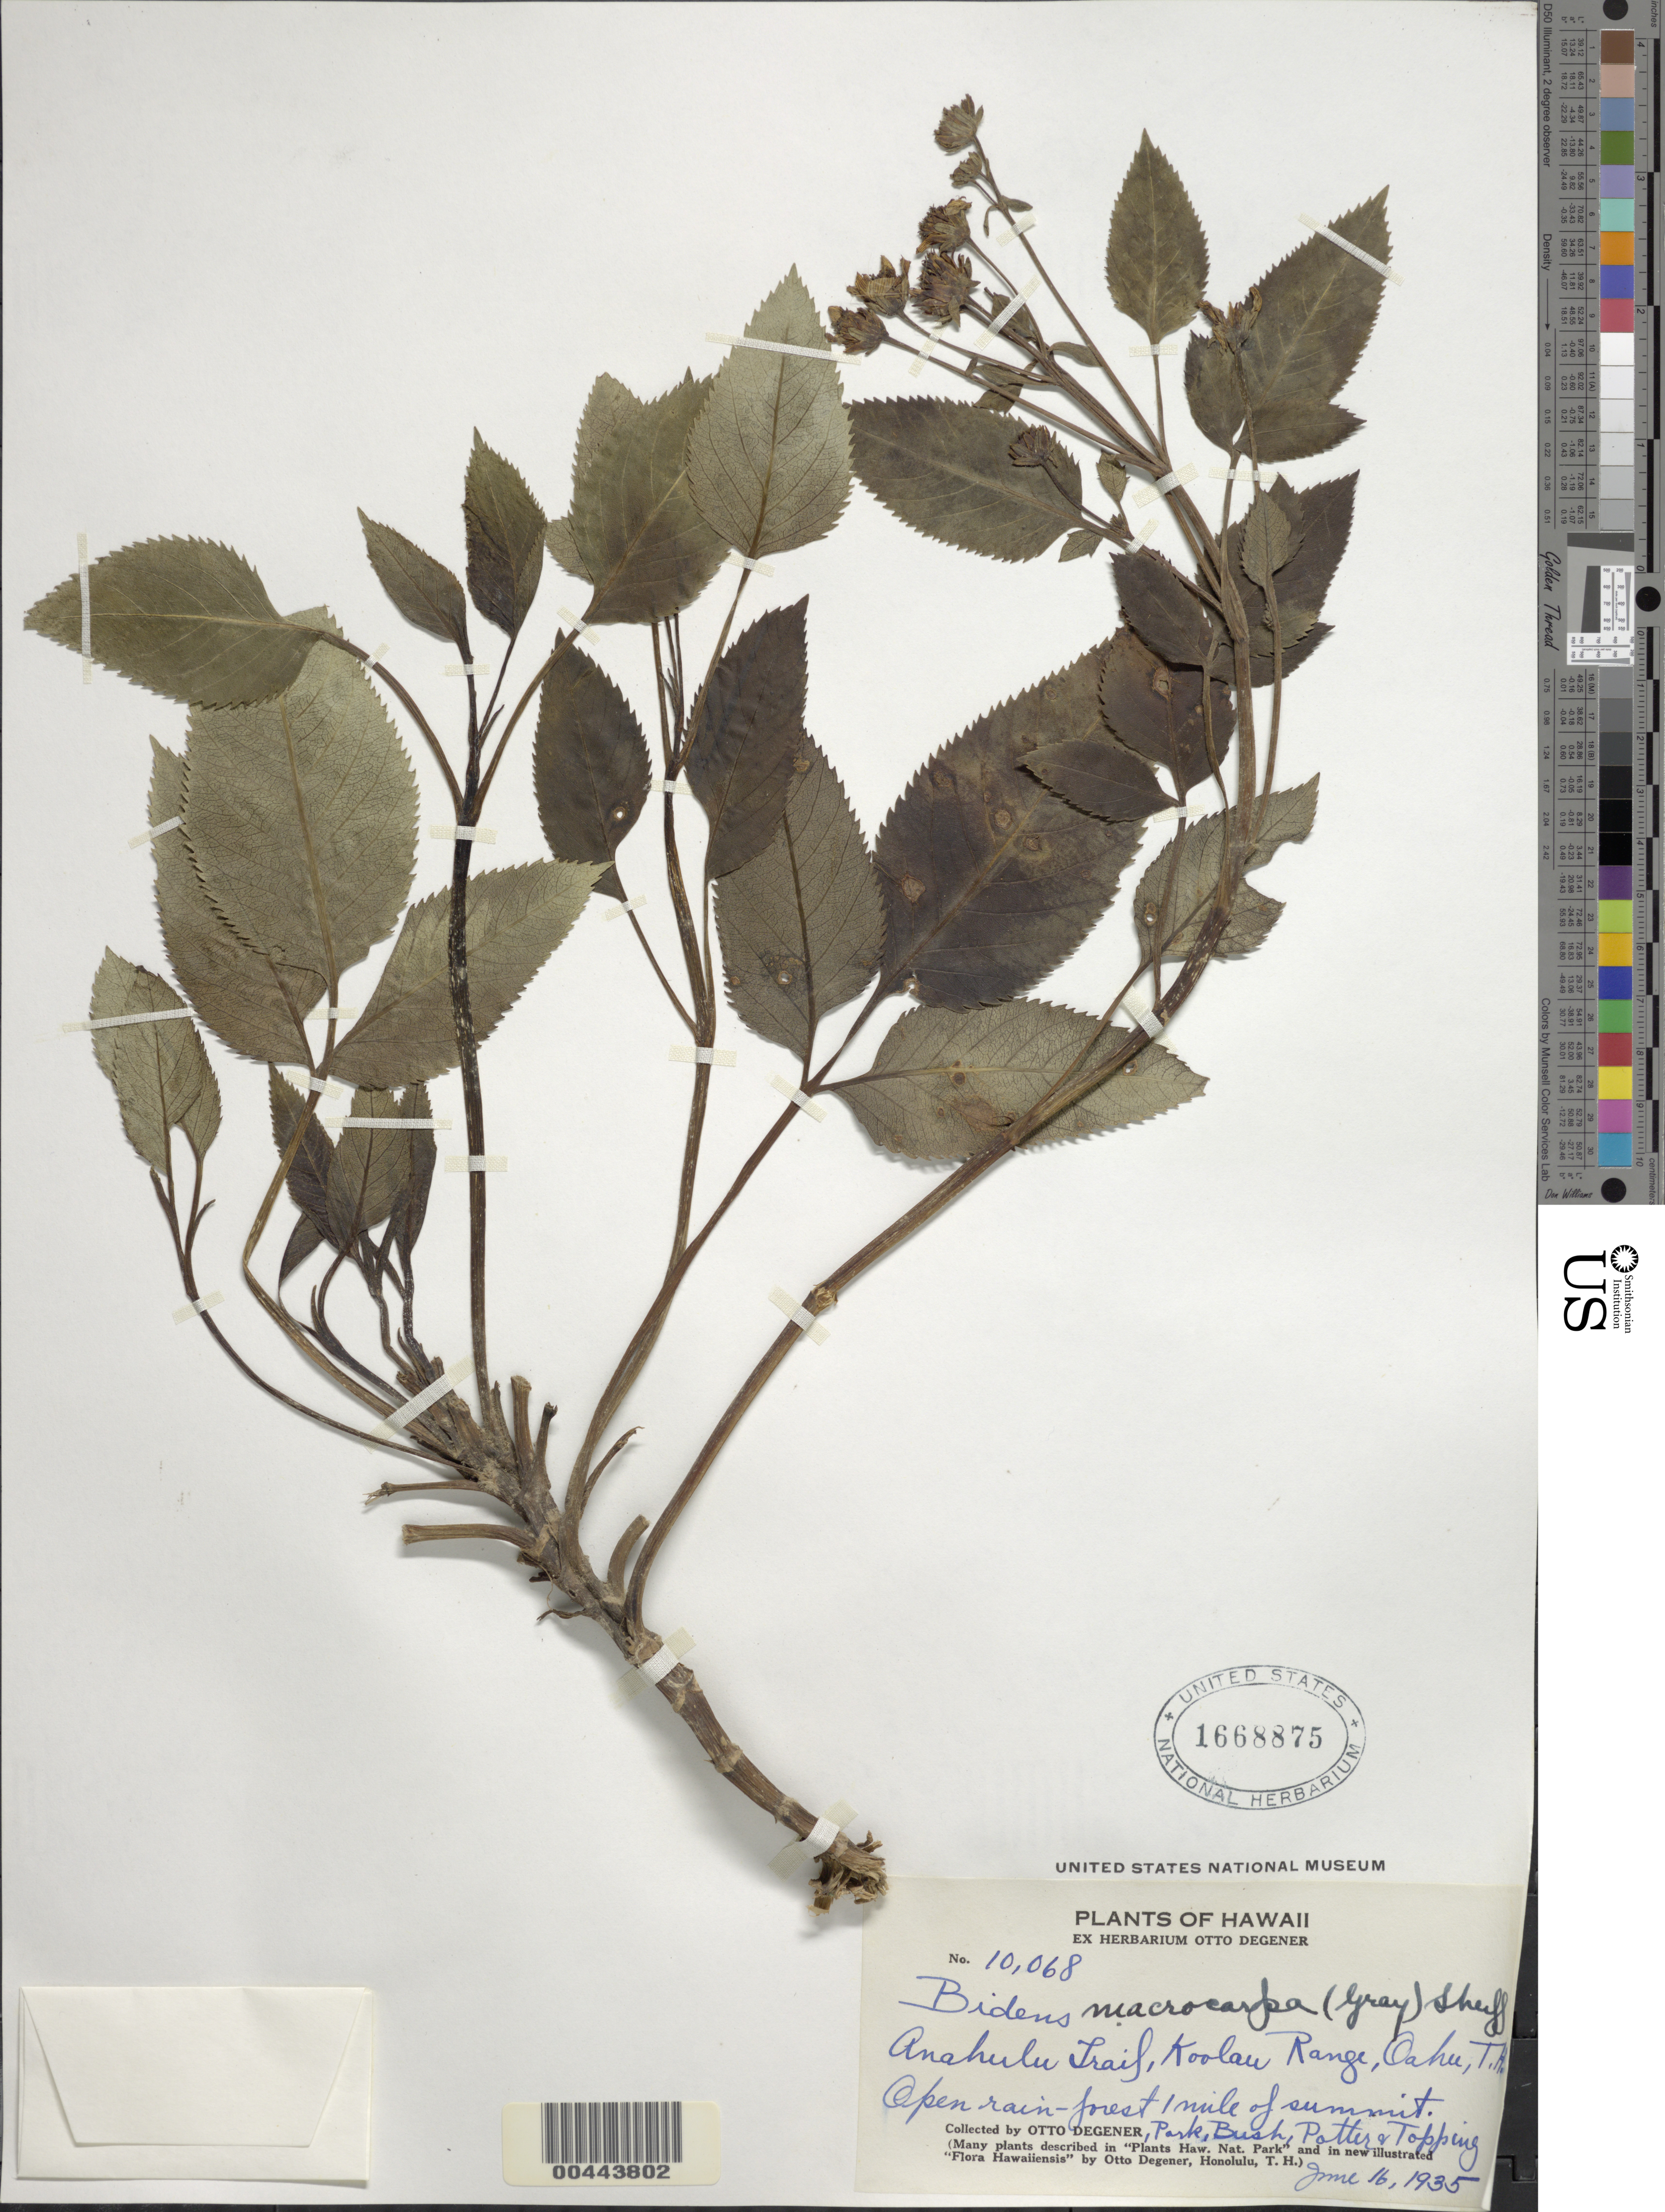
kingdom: Plantae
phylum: Tracheophyta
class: Magnoliopsida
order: Asterales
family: Asteraceae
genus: Bidens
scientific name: Bidens macrocarpa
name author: (A. Gray) Sherff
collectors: O. Degener, Park, B. F. Bush, Potter & D. L. Topping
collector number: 10068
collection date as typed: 16 Jun 1935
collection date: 1935-06-16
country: United States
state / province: Hawaii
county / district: Honolulu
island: Oahu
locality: Anahulu Trail, Koolau Range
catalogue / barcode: US 1668875